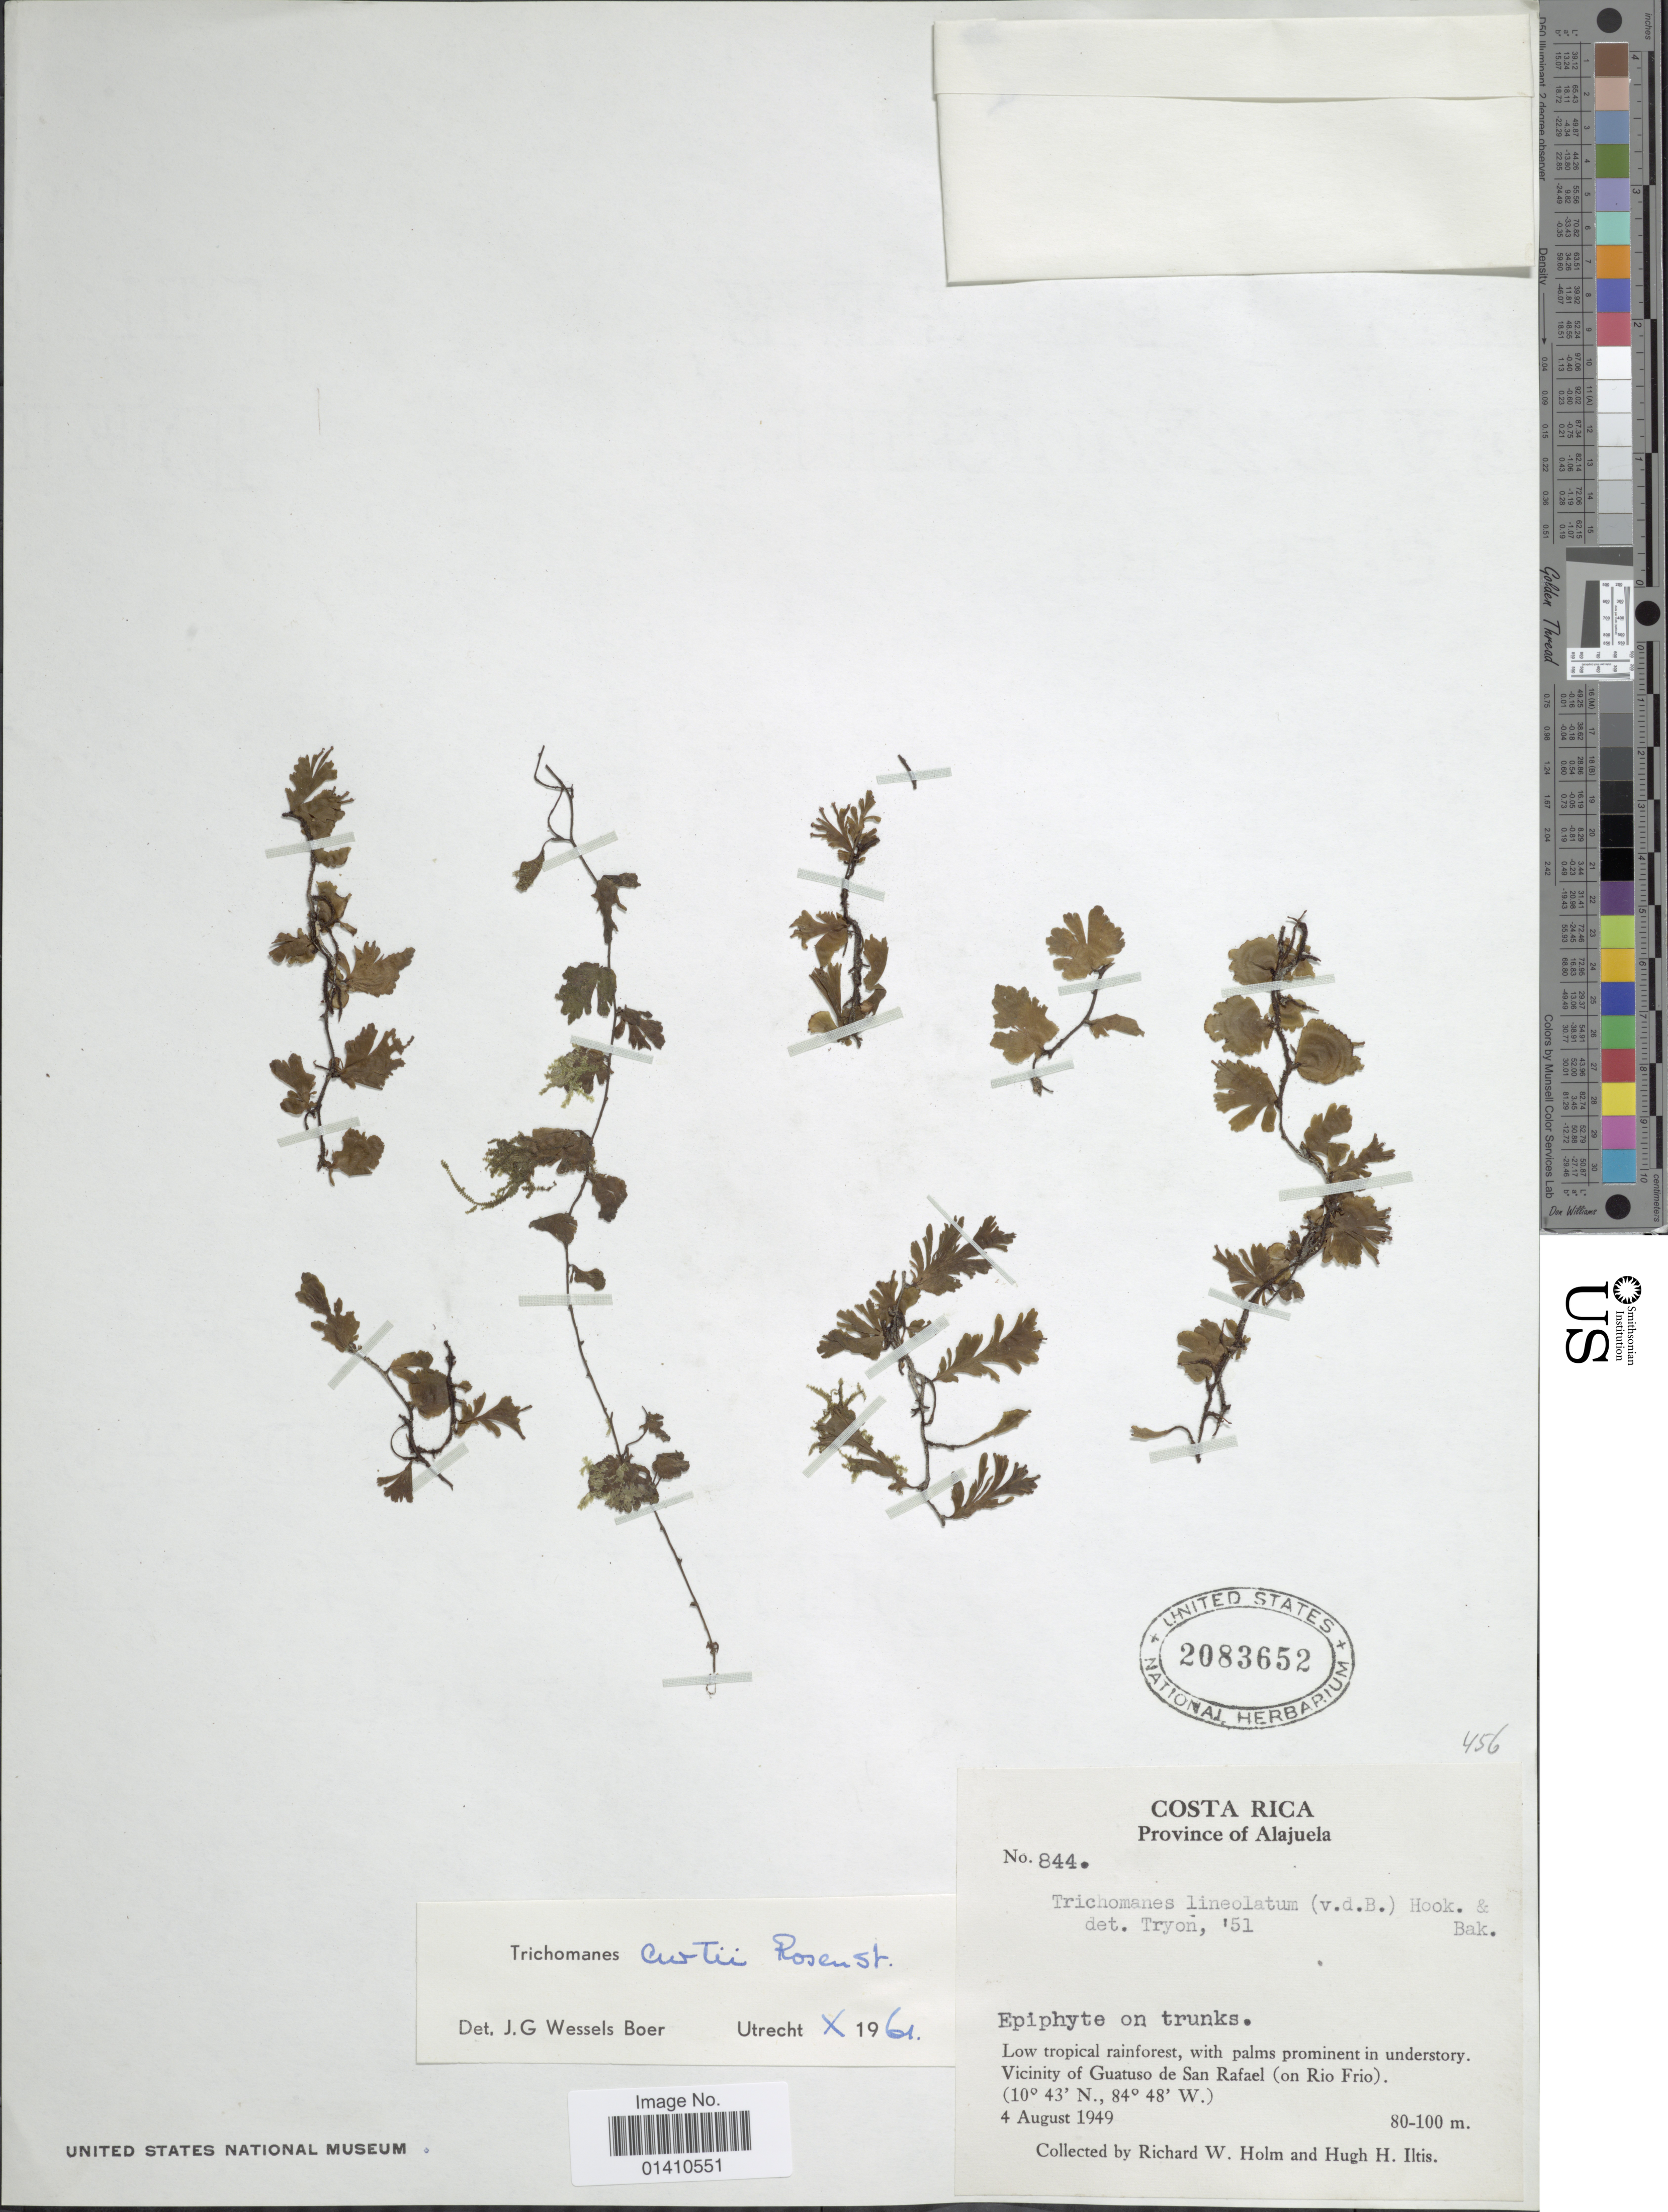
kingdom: Plantae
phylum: Tracheophyta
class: Polypodiopsida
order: Hymenophyllales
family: Hymenophyllaceae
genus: Didymoglossum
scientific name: Didymoglossum curtii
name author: (Rosenst.) Pic. Serm.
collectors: R. W. Holm & H. H. Iltis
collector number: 844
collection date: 1949-08-04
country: Costa Rica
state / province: Alajuela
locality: Low Tropical rainforest, with palms prominent in understory. Vicinity of Guatuso de San Rafael (on Rio Frio)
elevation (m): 80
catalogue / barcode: US 2083652